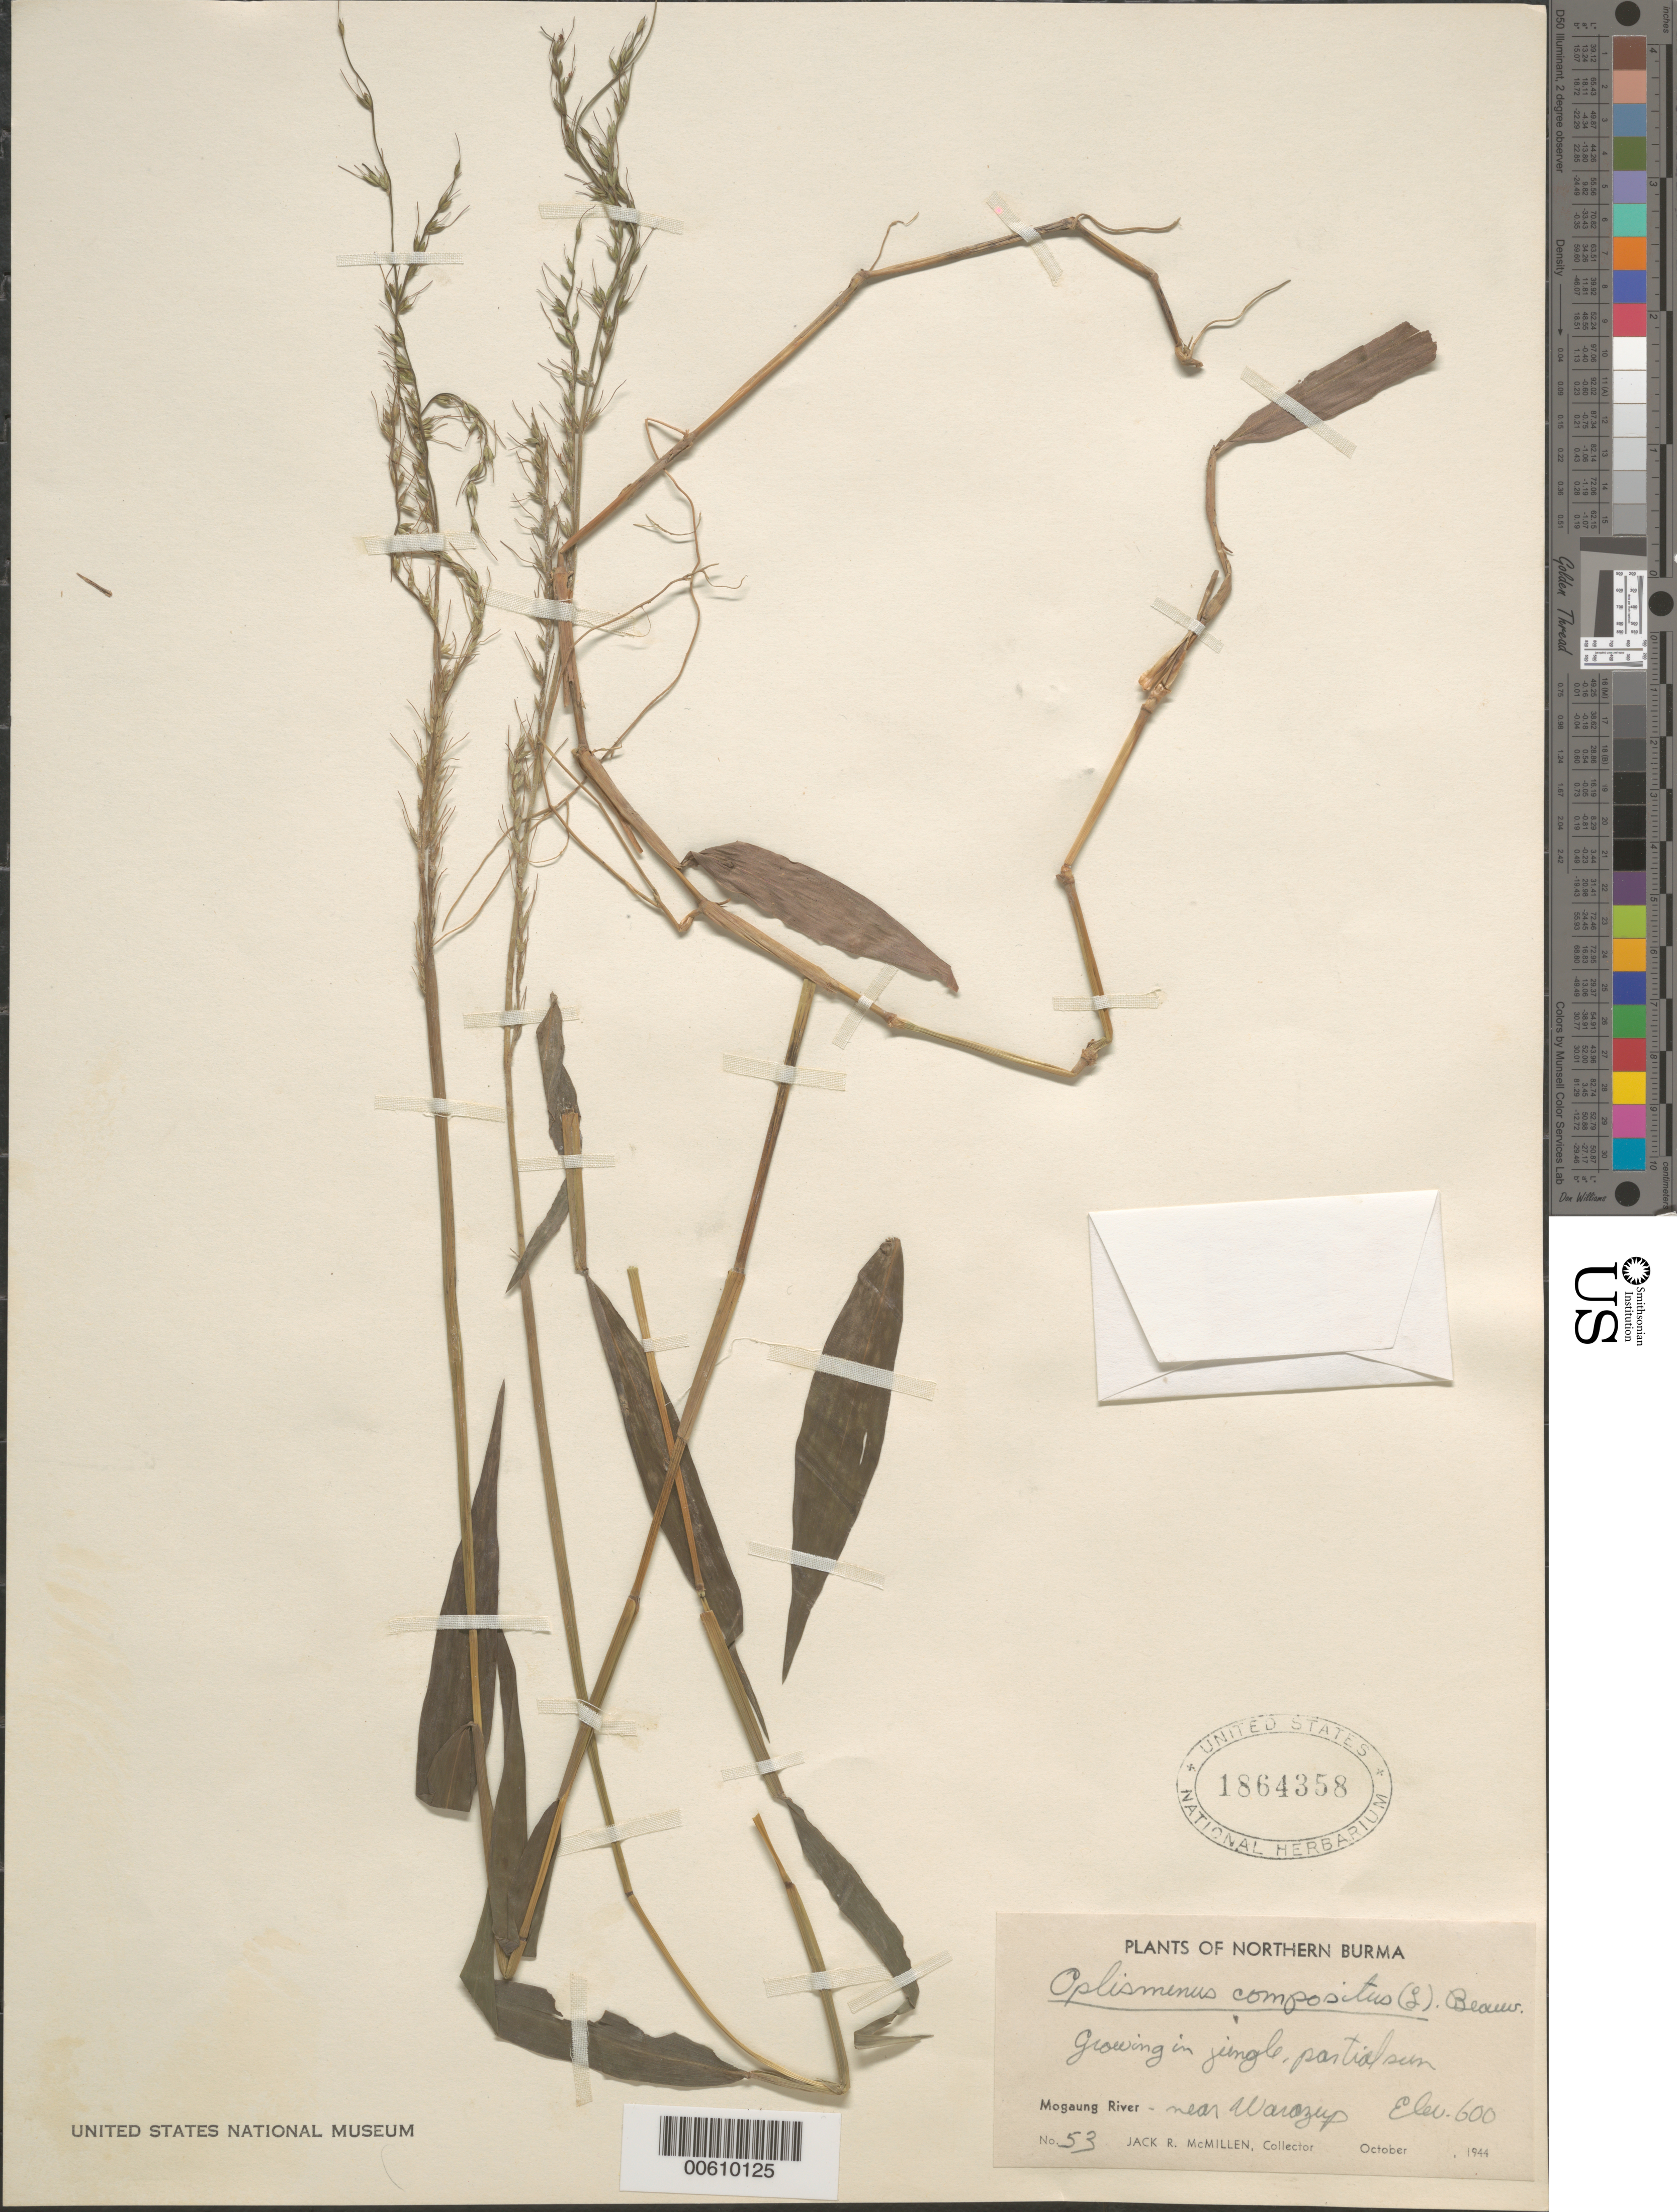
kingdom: Plantae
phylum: Tracheophyta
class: Liliopsida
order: Poales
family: Poaceae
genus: Oplismenus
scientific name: Oplismenus compositus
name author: (L.) P. Beauv.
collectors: J. McMillen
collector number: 53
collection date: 1944-10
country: Myanmar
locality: Northern Burma. In jungle, partial sun. Mogaung River near Warazup.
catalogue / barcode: US 1864358